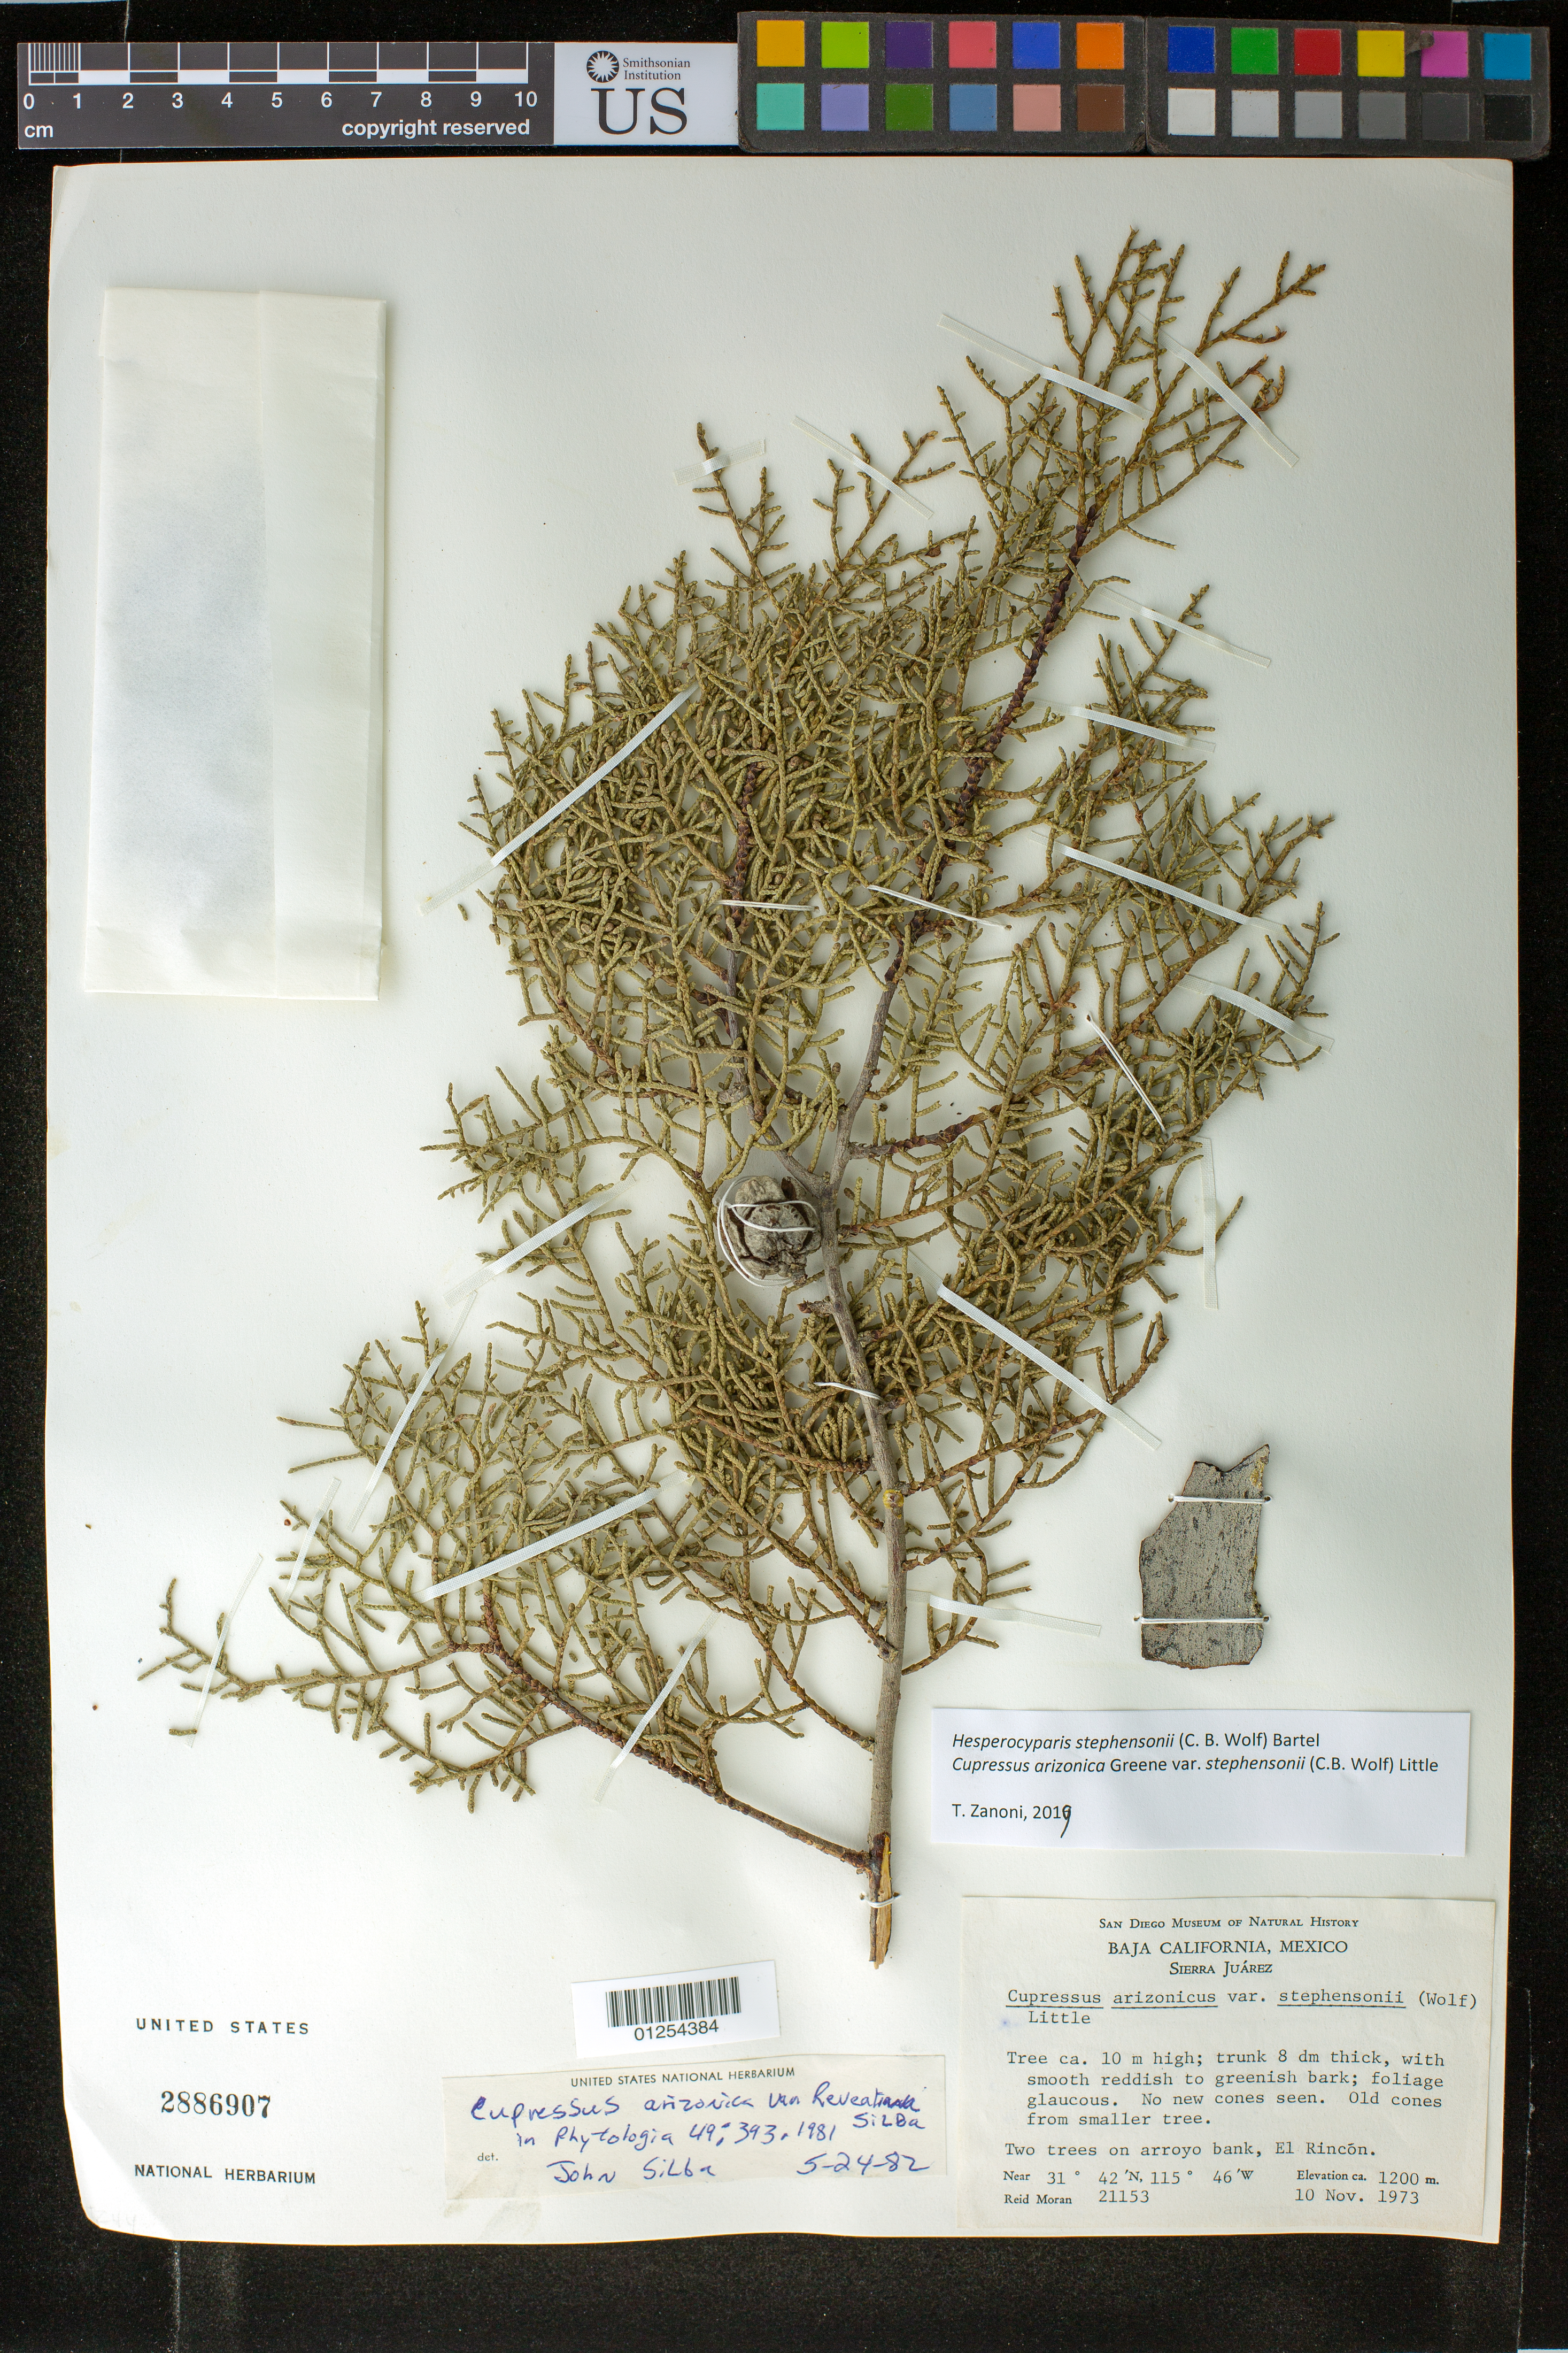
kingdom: Plantae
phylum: Tracheophyta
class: Pinopsida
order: Pinales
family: Cupressaceae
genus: Hesperocyparis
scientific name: Hesperocyparis stephensonii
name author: (C.B. Wolf) Bartel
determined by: Zanoni, T. A., (NY), New York Botanical Garden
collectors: R. V. Moran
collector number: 21153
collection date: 1973-11-10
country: Mexico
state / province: Baja California Norte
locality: El Rincon.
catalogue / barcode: US 2886907